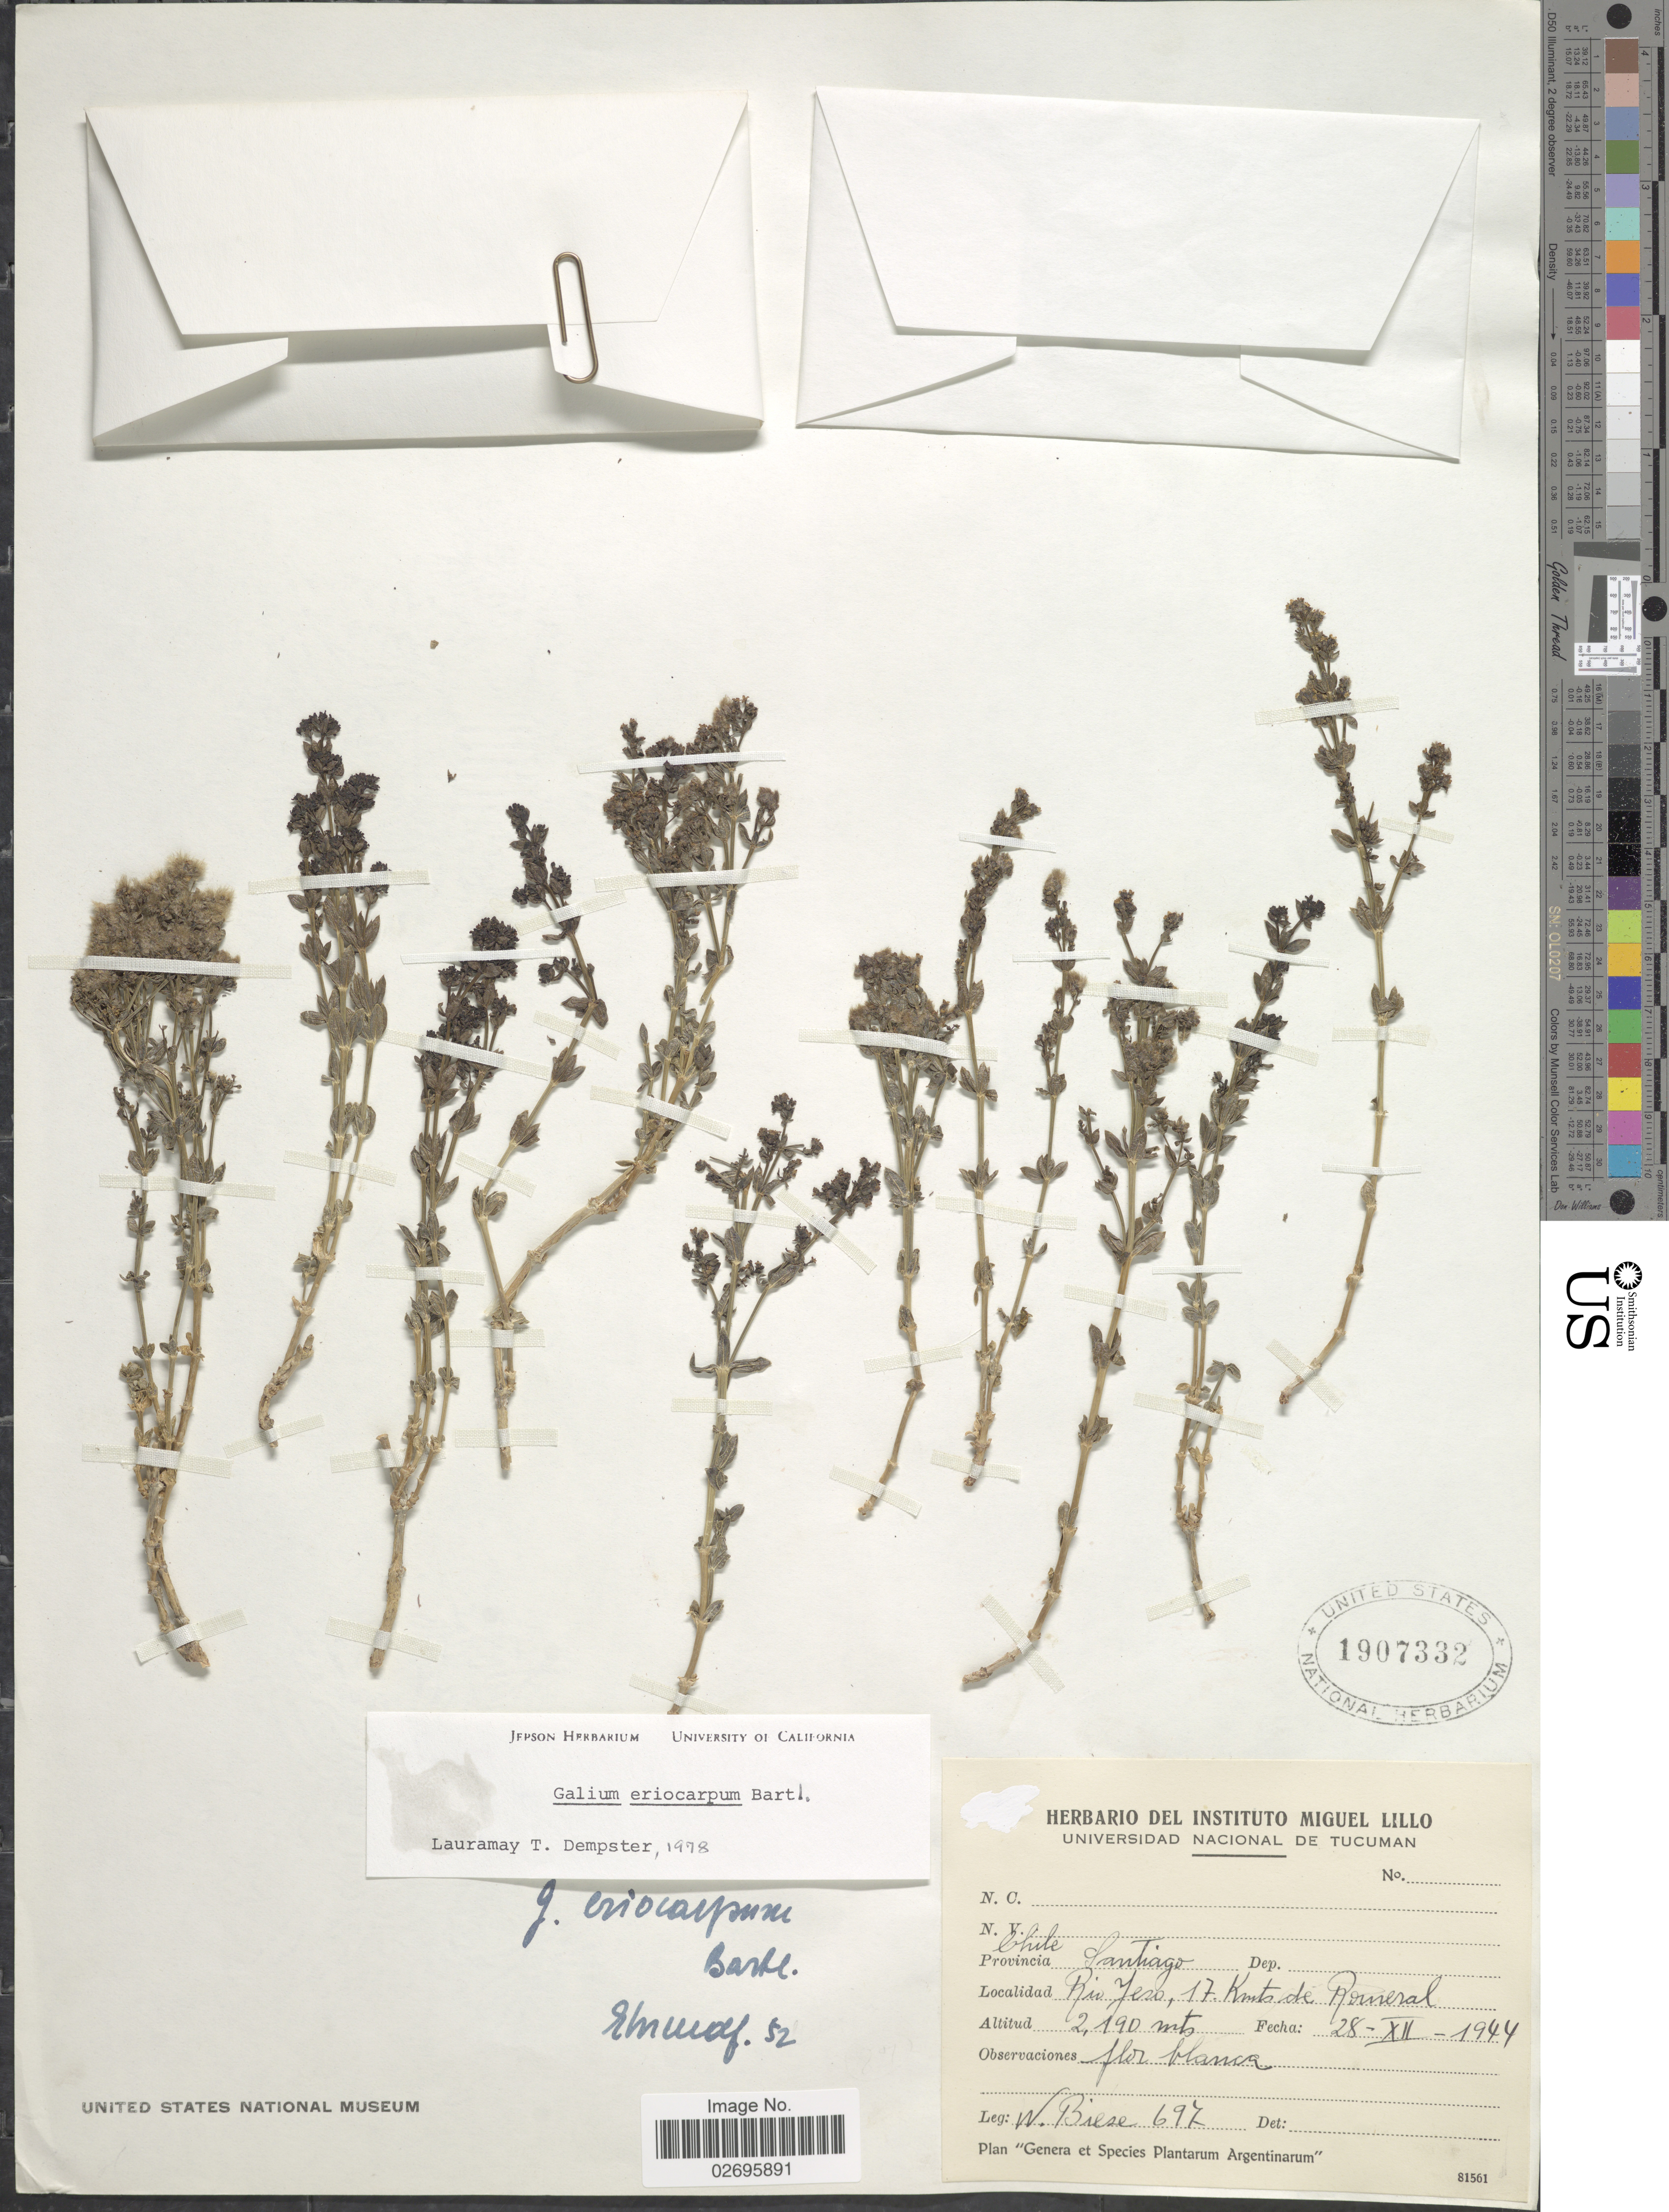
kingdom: Plantae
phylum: Tracheophyta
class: Magnoliopsida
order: Gentianales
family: Rubiaceae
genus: Galium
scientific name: Galium eriocarpum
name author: Bartl. ex DC.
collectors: W. Biese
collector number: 697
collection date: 1944-12-28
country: Chile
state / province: Región Metropolitana (RM)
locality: Provincia Santiago, Rio Jeso, 17 Kmts de Romeral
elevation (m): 2190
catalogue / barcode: US 1907332